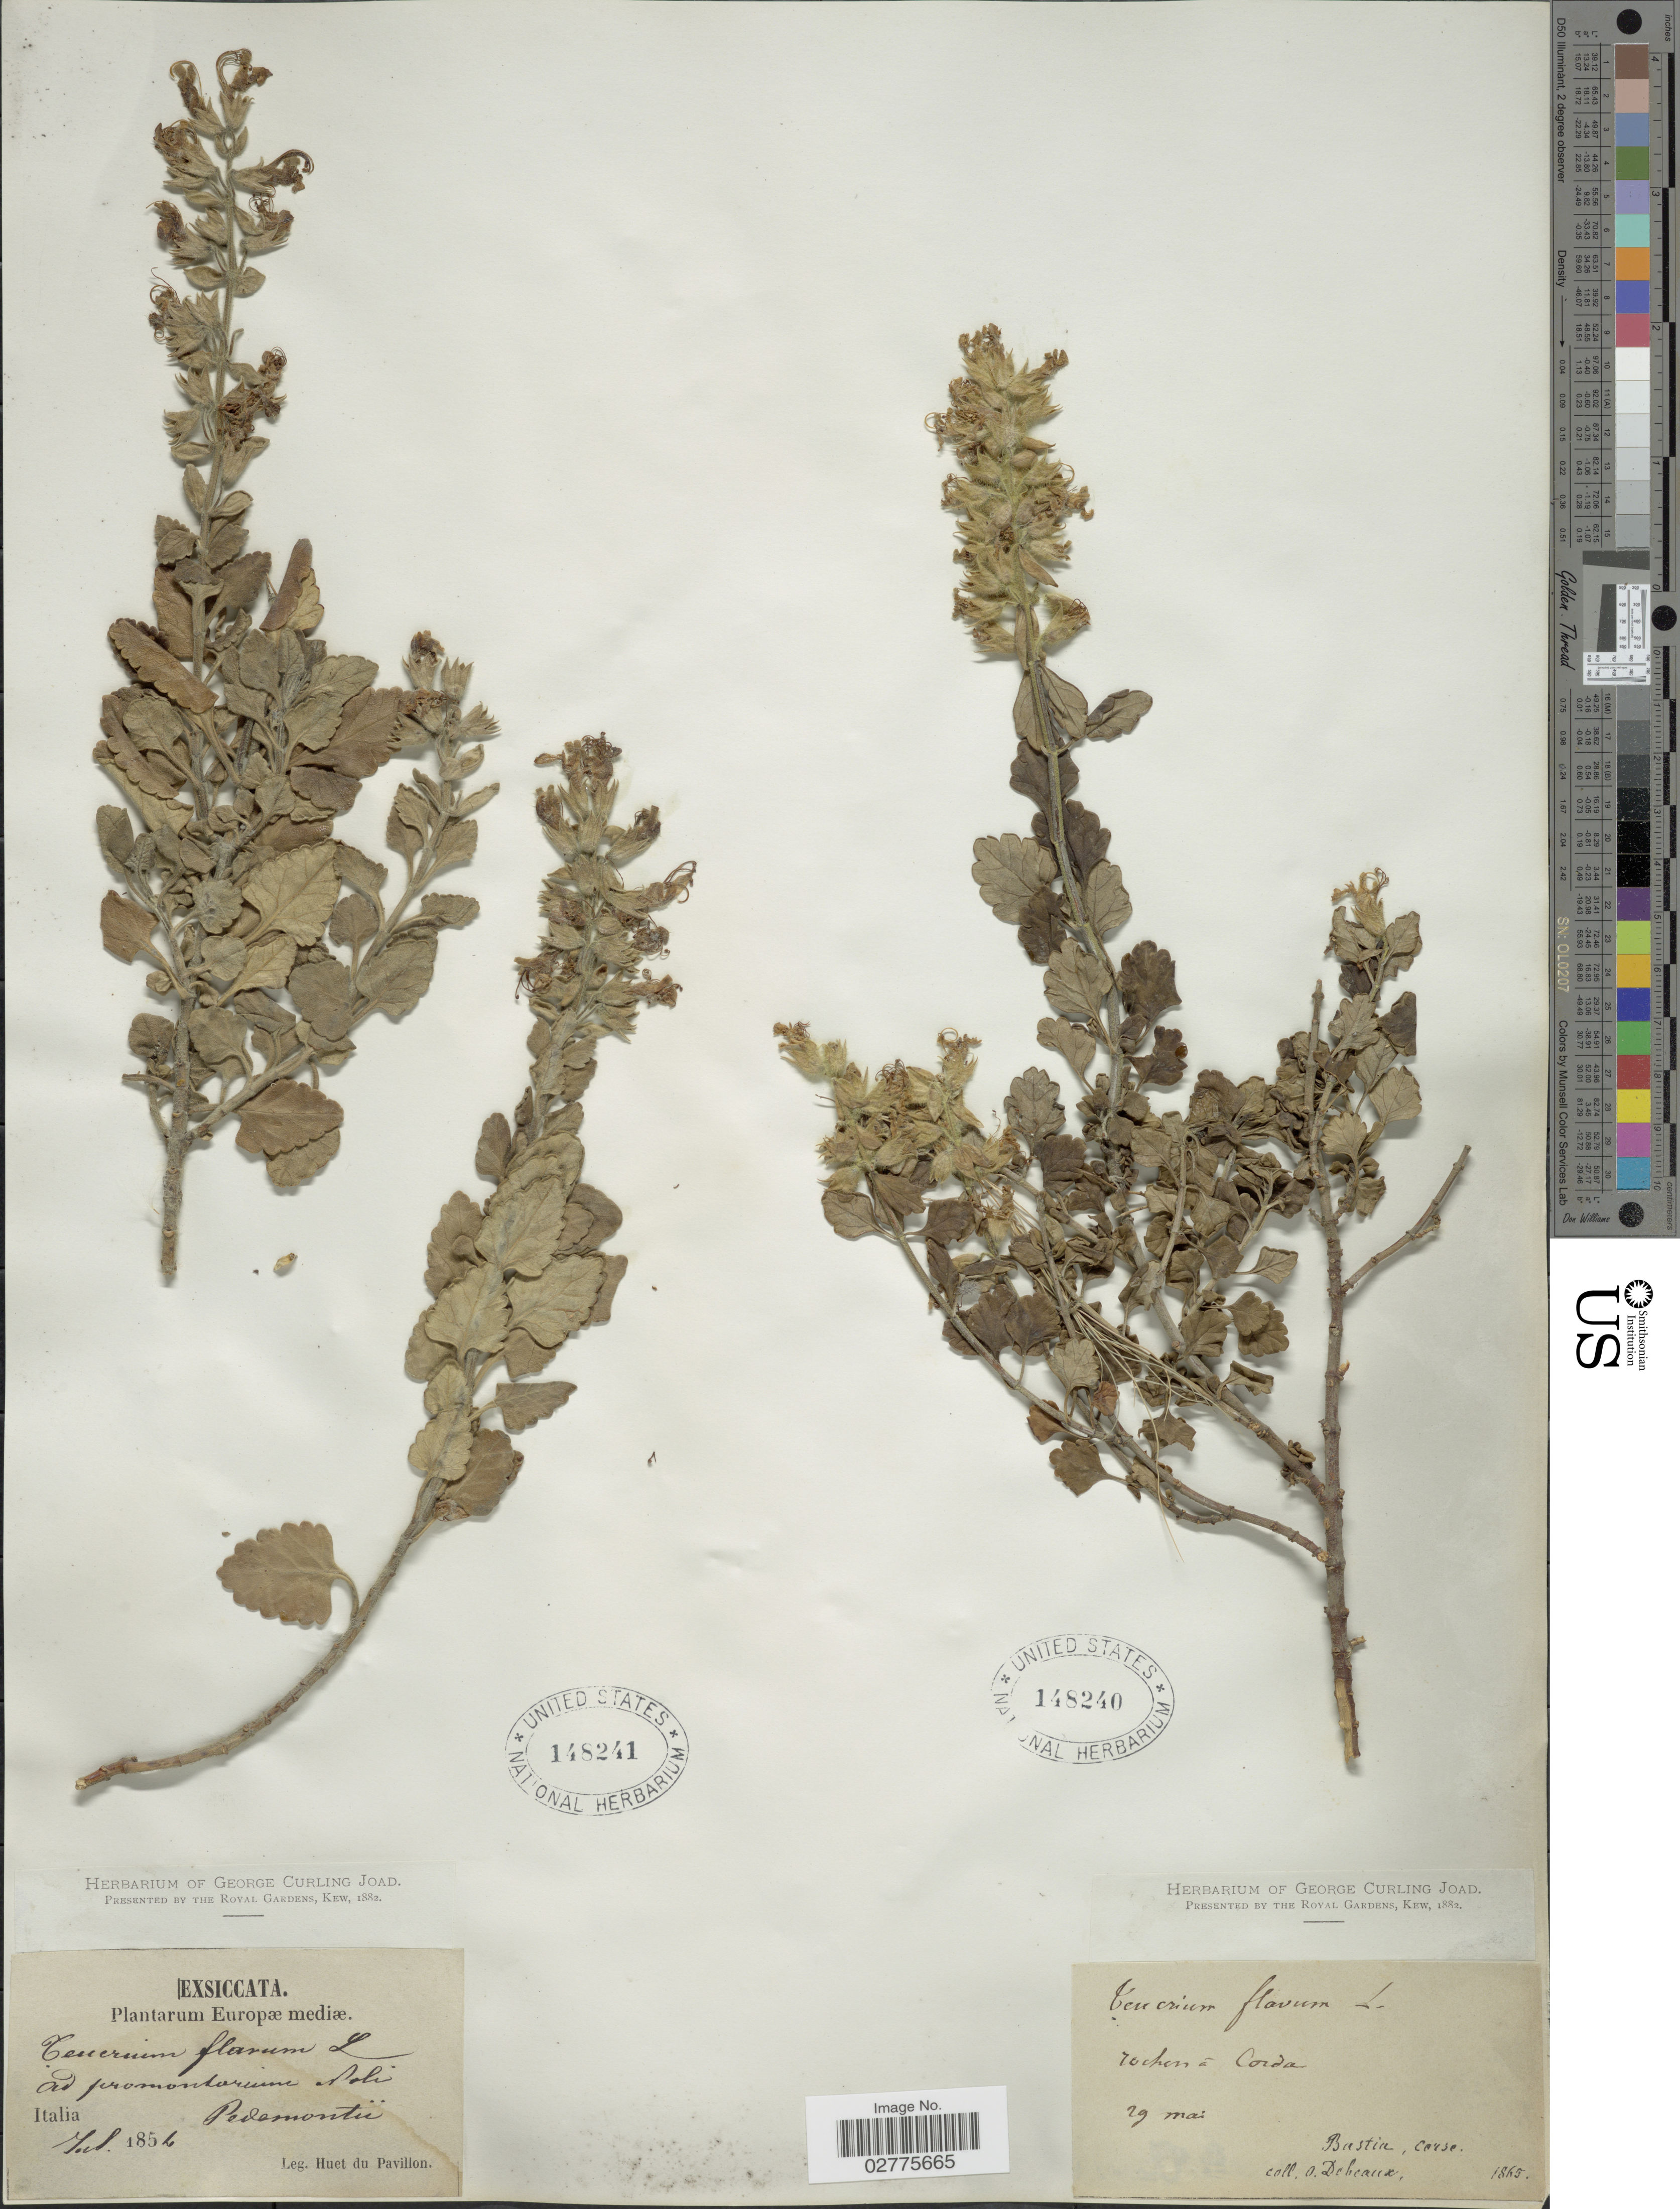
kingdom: Plantae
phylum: Tracheophyta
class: Magnoliopsida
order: Lamiales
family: Lamiaceae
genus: Teucrium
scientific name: Teucrium flavum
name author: L.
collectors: O. Debeaux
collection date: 1865-05-29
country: France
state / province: Corsica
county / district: Haute-Corse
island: Corse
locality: Bastia, Corse.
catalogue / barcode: US 148240-2